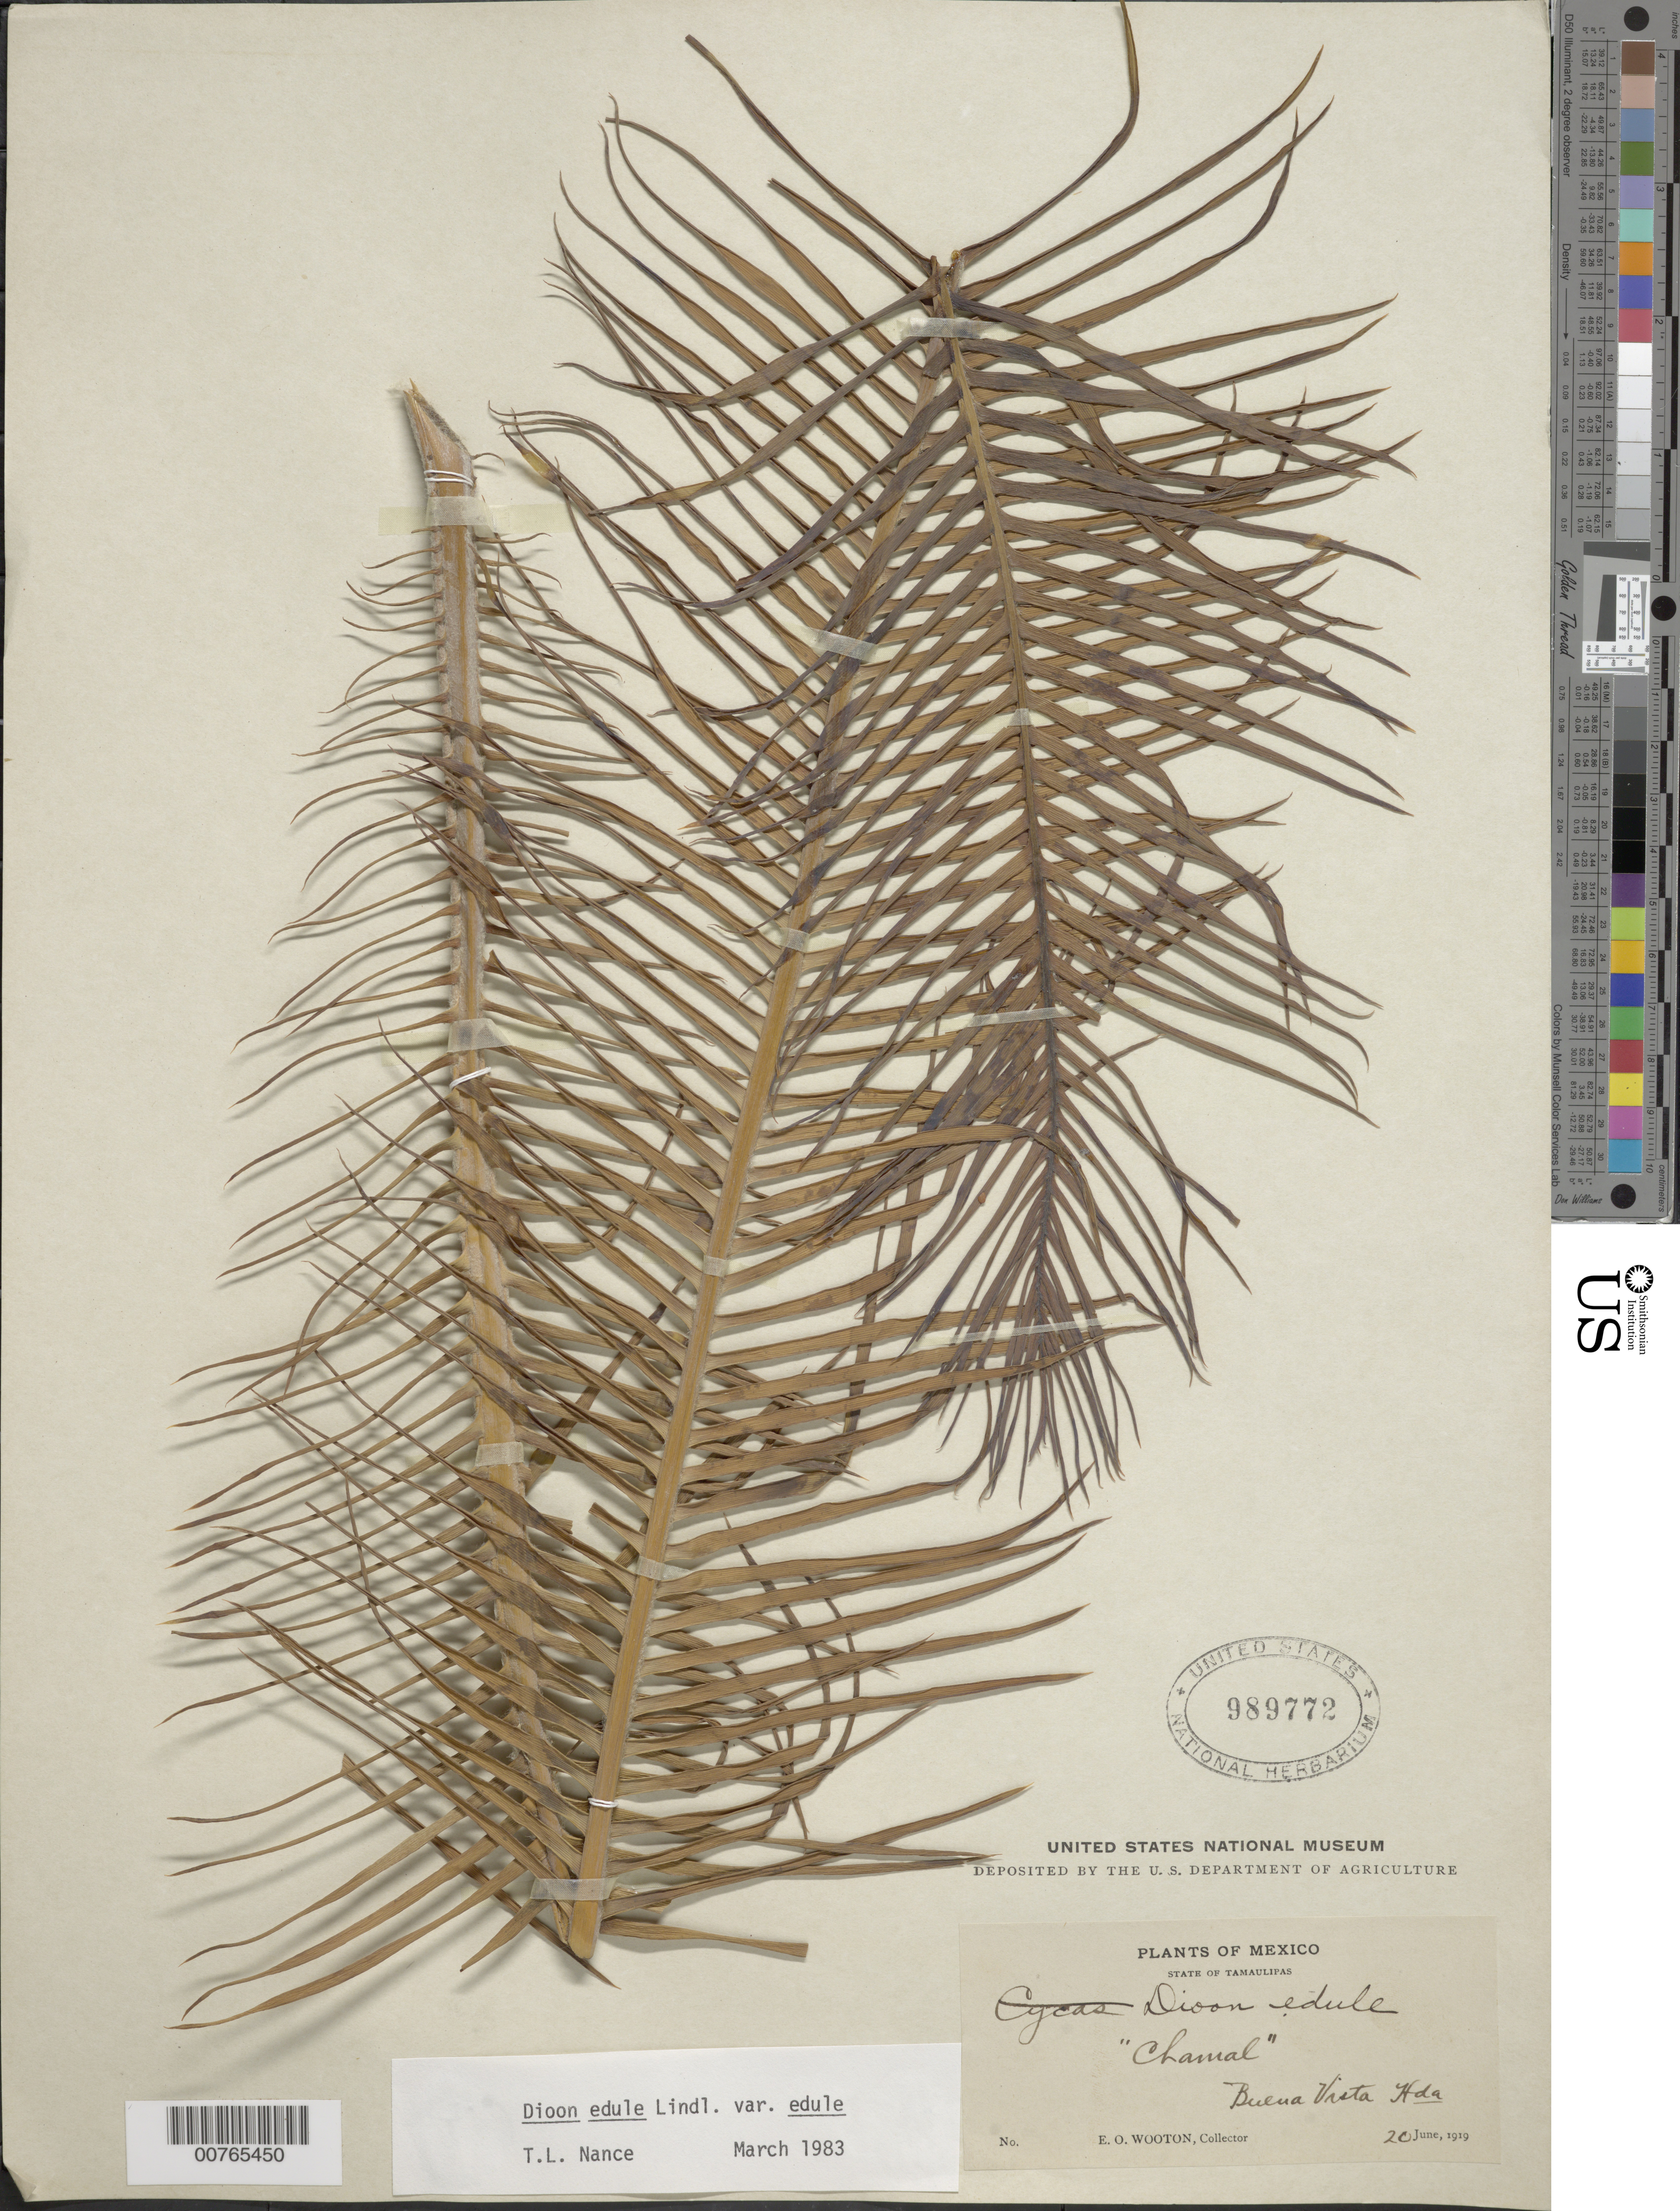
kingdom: Plantae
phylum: Tracheophyta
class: Cycadopsida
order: Cycadales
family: Zamiaceae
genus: Dioon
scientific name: Dioon edule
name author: Lindl.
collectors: E. O. Wooton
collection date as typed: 20 Jun 1919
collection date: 1919-06-20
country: Mexico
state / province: Tamaulipas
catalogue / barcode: US 989772